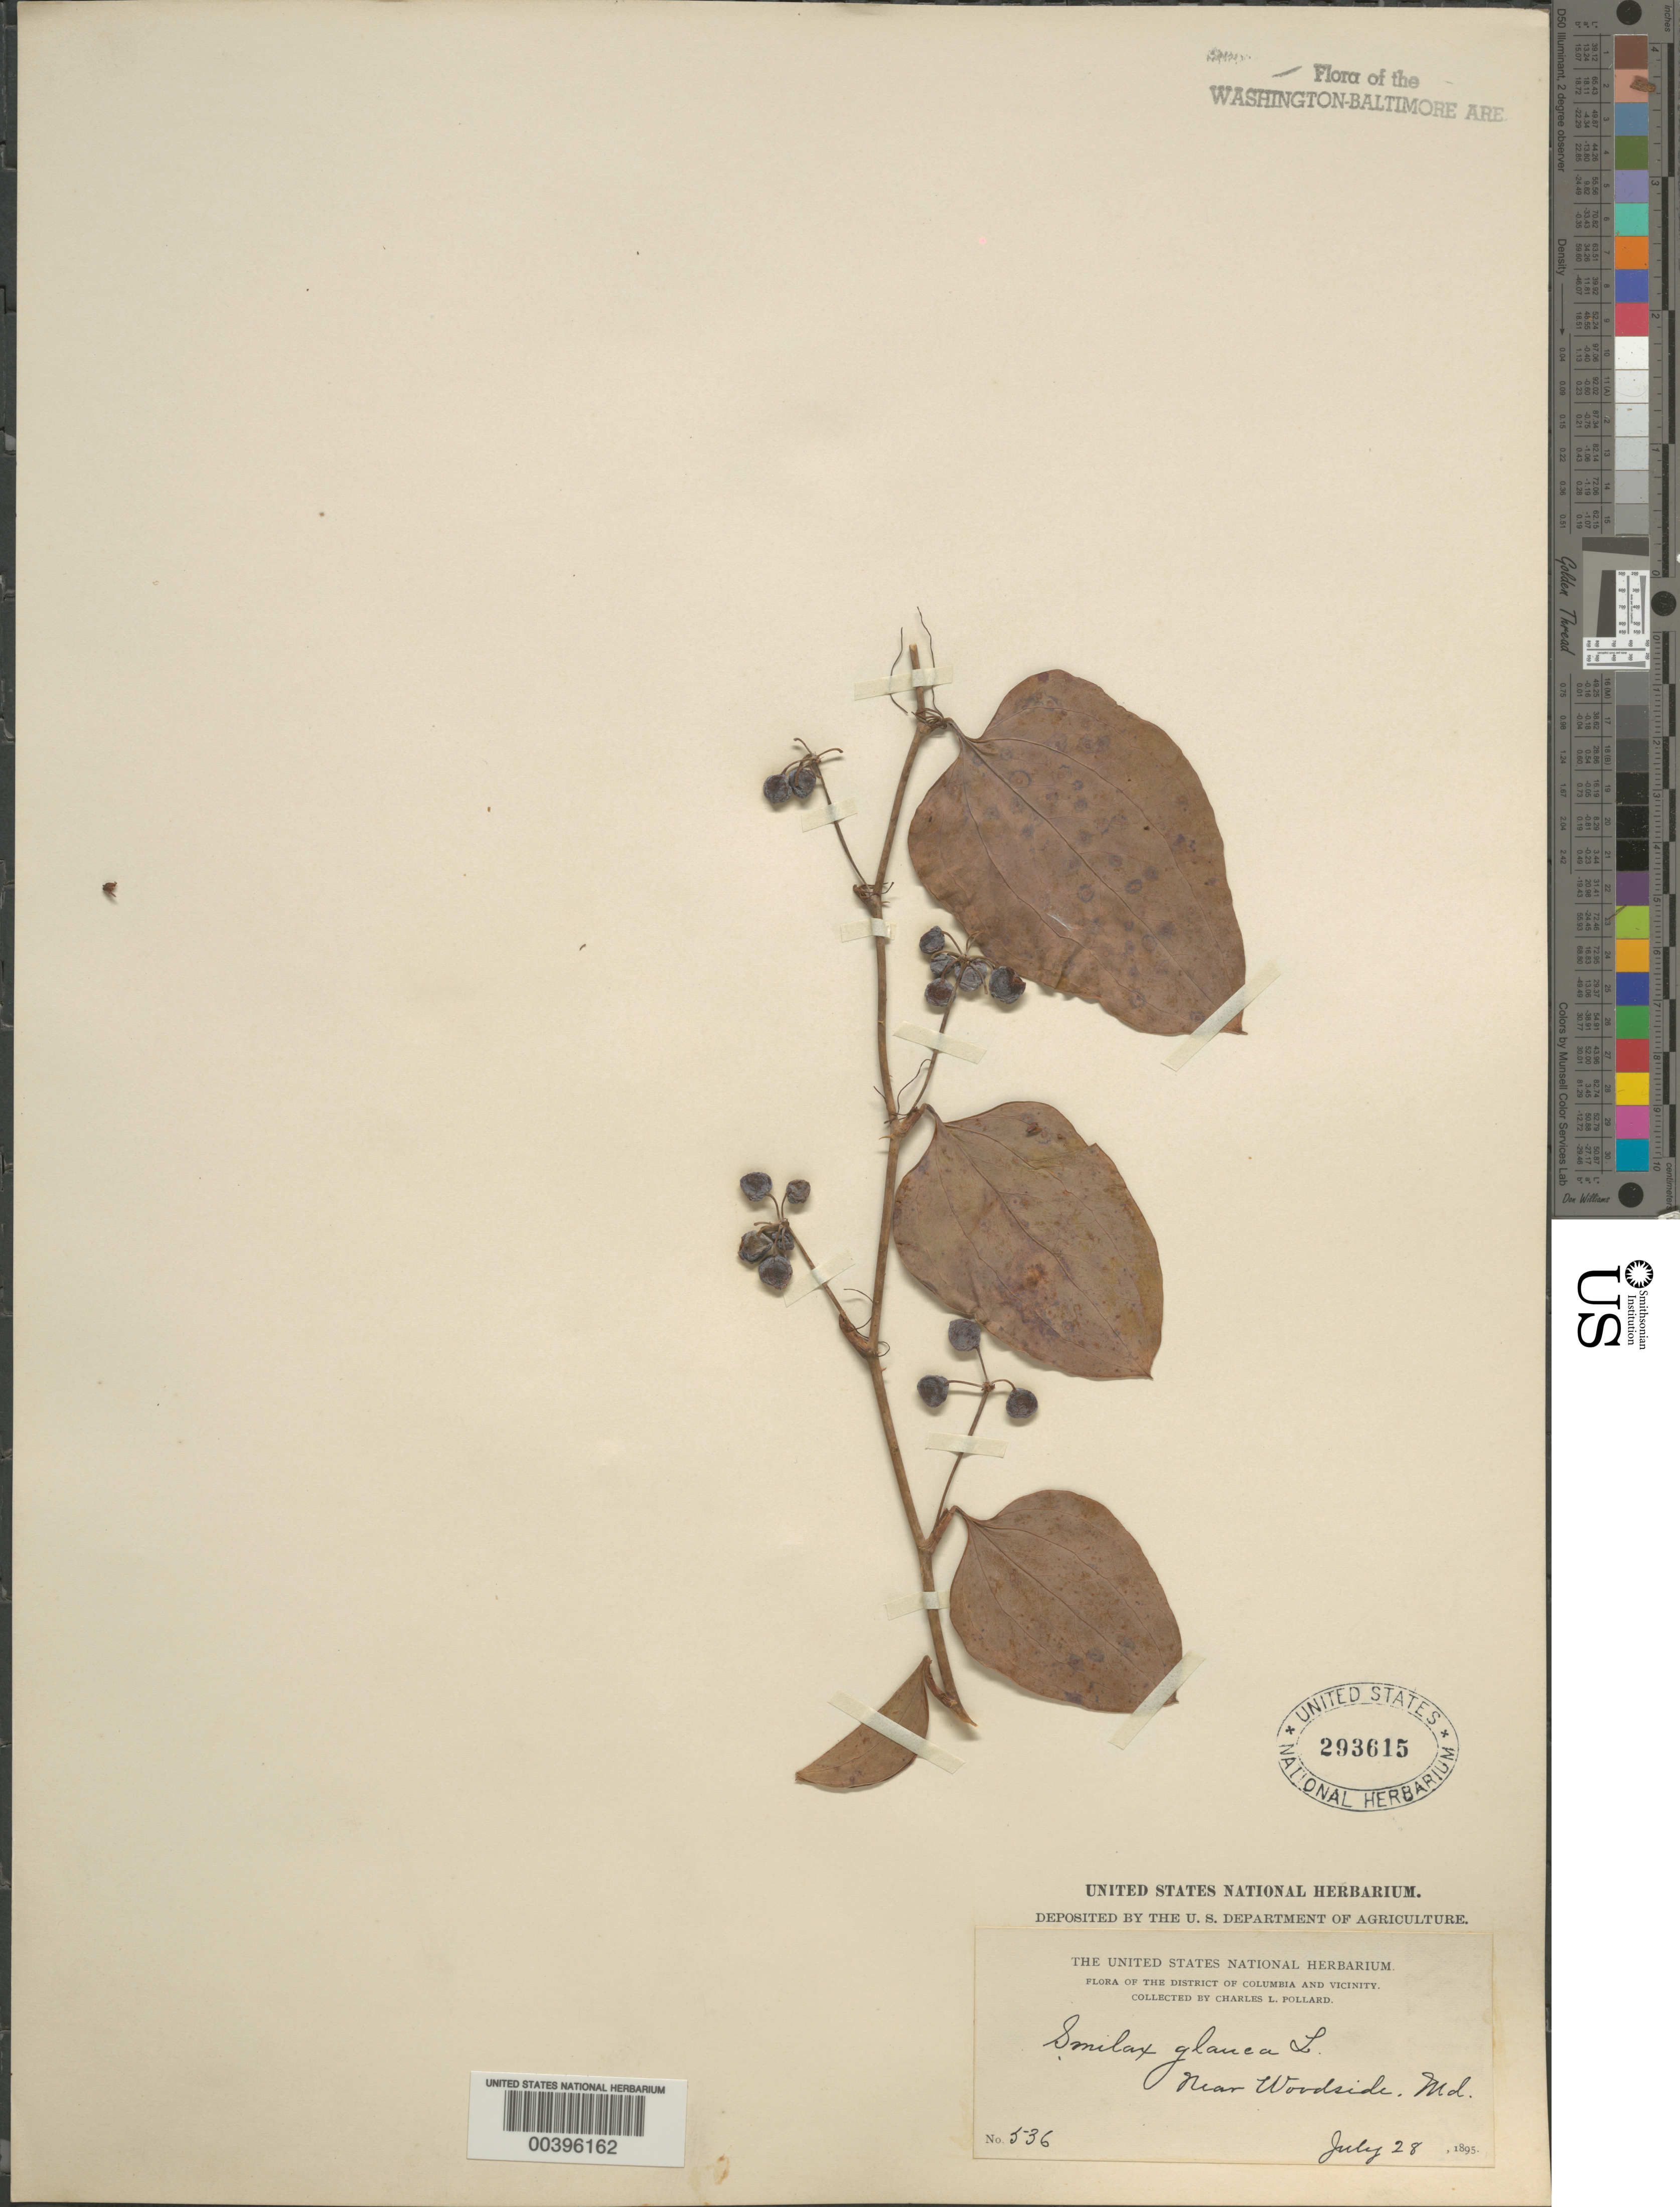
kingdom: Plantae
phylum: Tracheophyta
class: Liliopsida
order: Liliales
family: Smilacaceae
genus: Smilax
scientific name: Smilax glauca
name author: Walter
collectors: C. L. Pollard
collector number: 536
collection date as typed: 28 Jul 1895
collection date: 1895-07-28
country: United States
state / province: Maryland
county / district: Montgomery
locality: Woodside vicinity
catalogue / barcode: US 293615